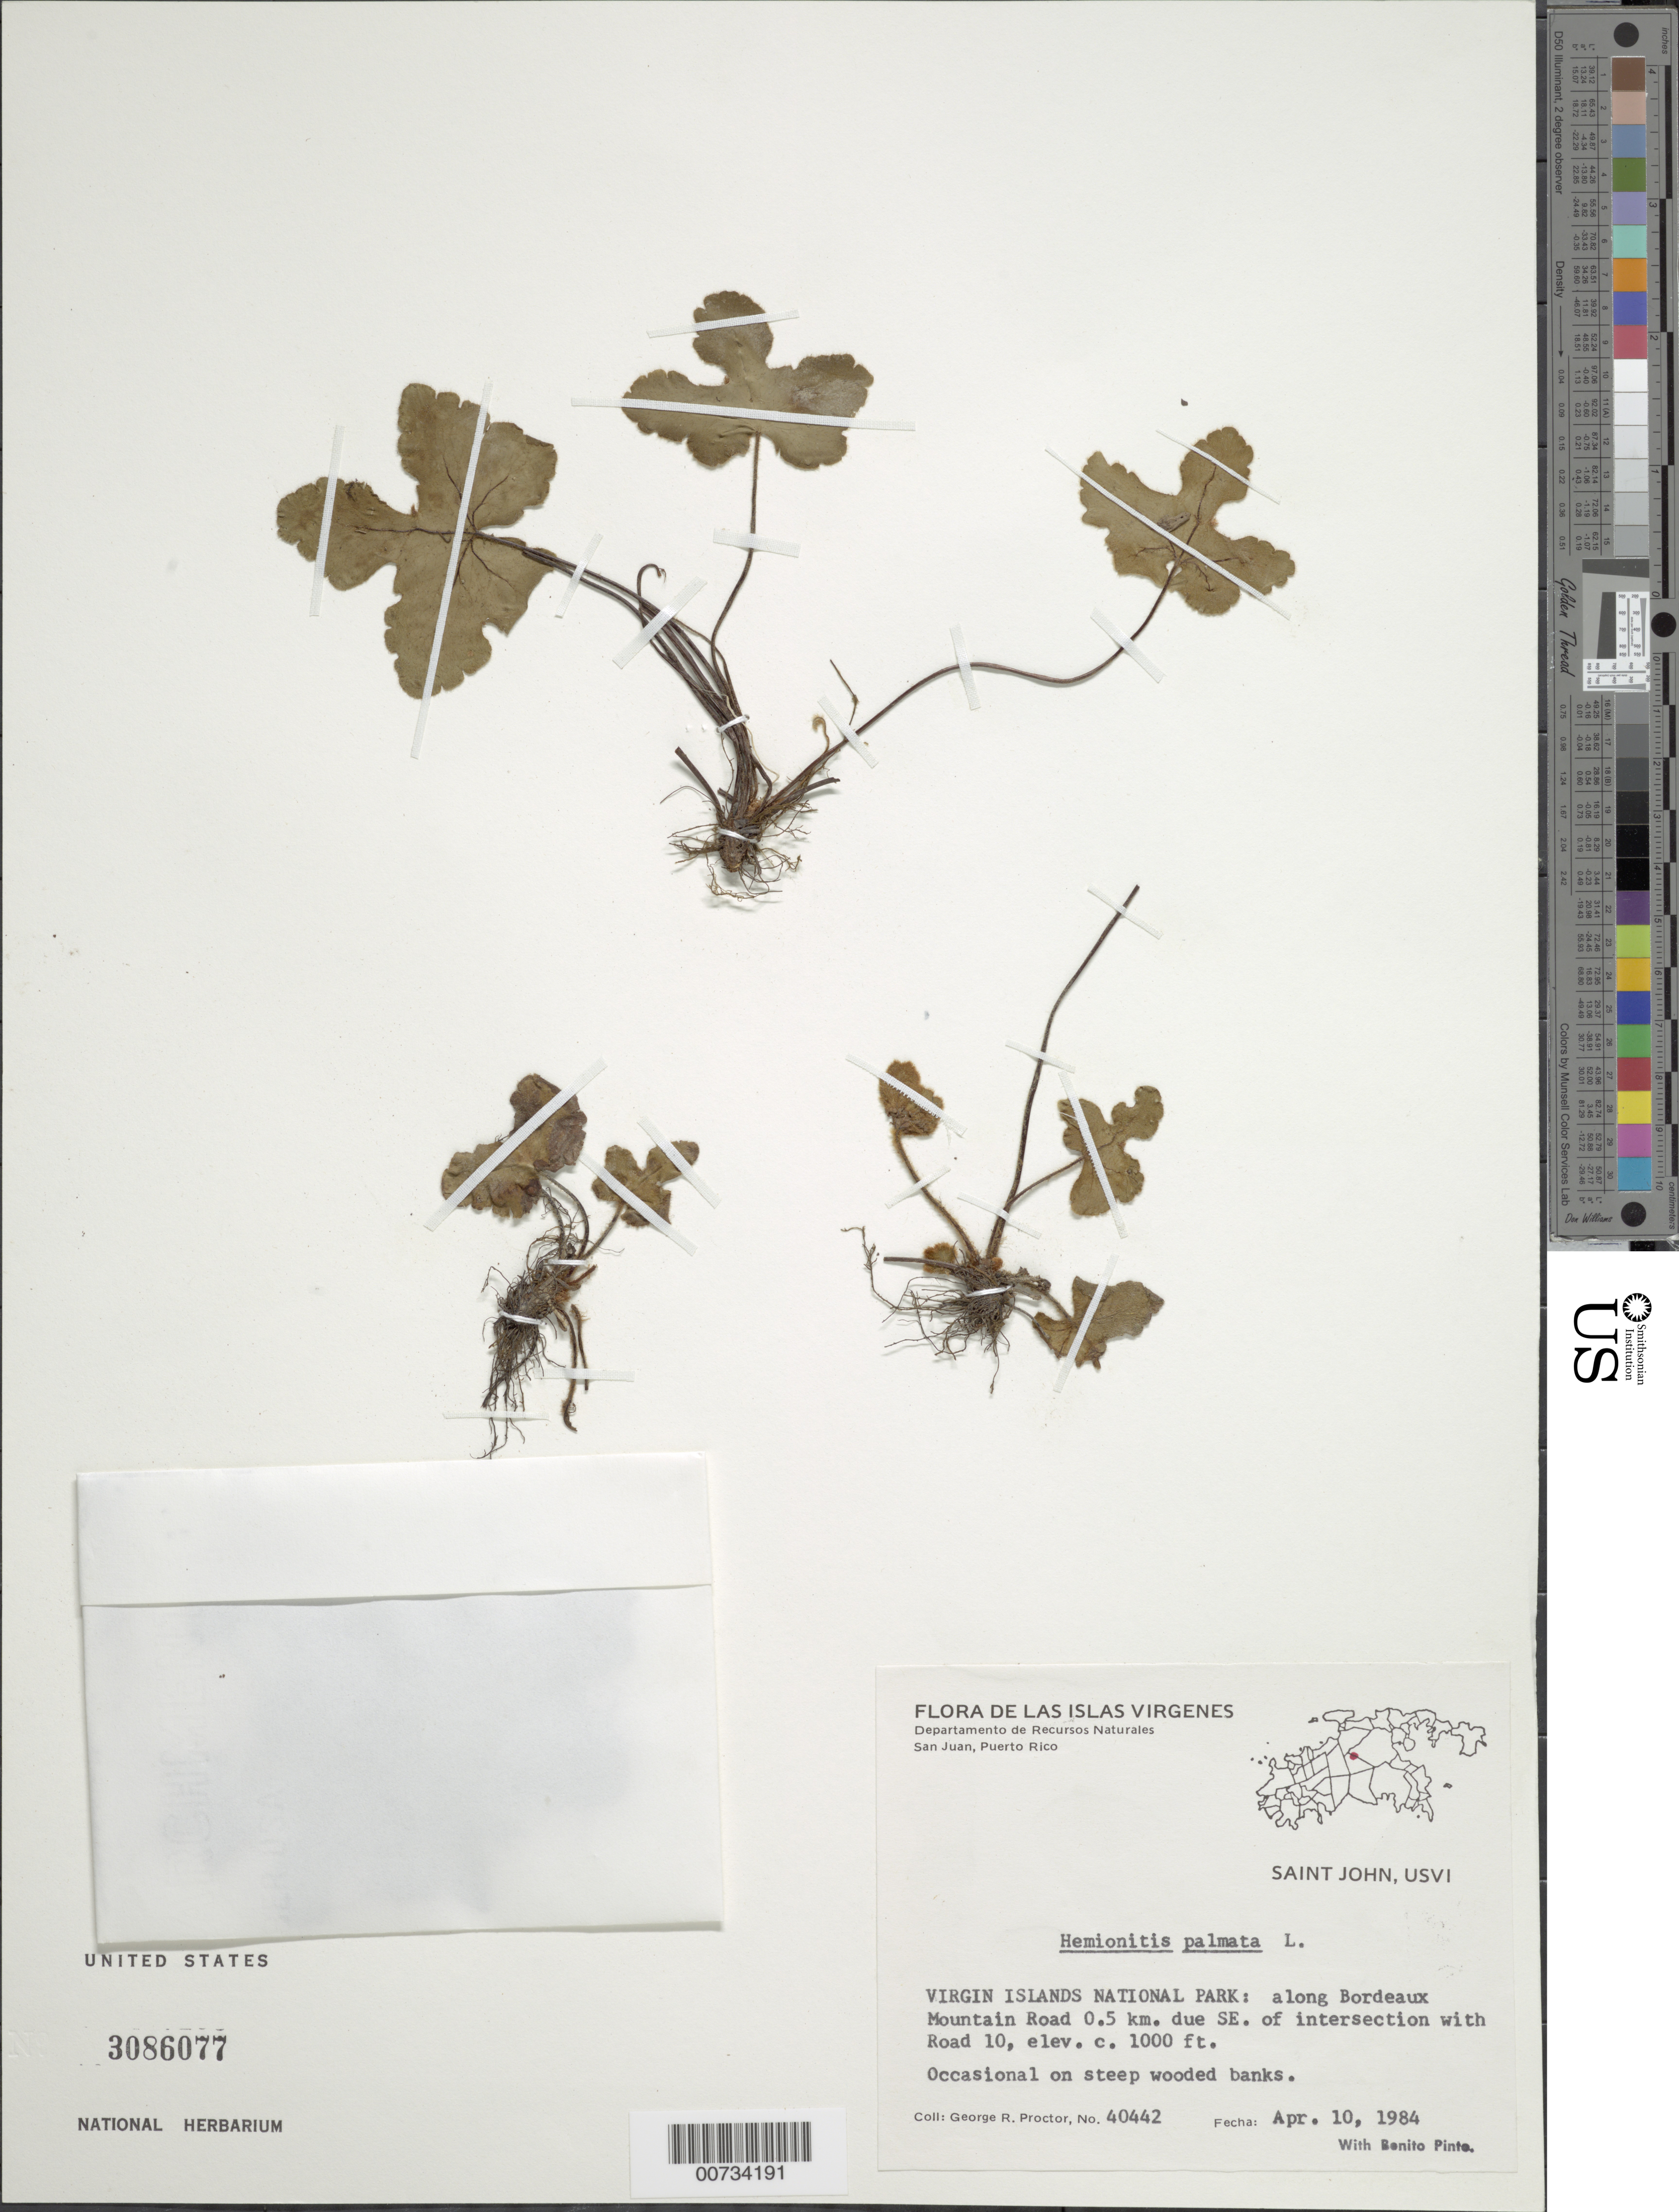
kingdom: Plantae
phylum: Tracheophyta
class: Polypodiopsida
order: Polypodiales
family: Pteridaceae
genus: Hemionitis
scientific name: Hemionitis palmata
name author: L.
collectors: G. R. Proctor & B. Pinto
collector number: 40442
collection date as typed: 10 Apr 1984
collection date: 1984-04-10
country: U.S. Virgin Islands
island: St. John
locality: Virgin Is. Natl. Park: along Bordeaux Mt. Road 0.5 km due SE of intersection w/Road 10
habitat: On steep wooded banks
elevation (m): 305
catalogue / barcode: US 3086077